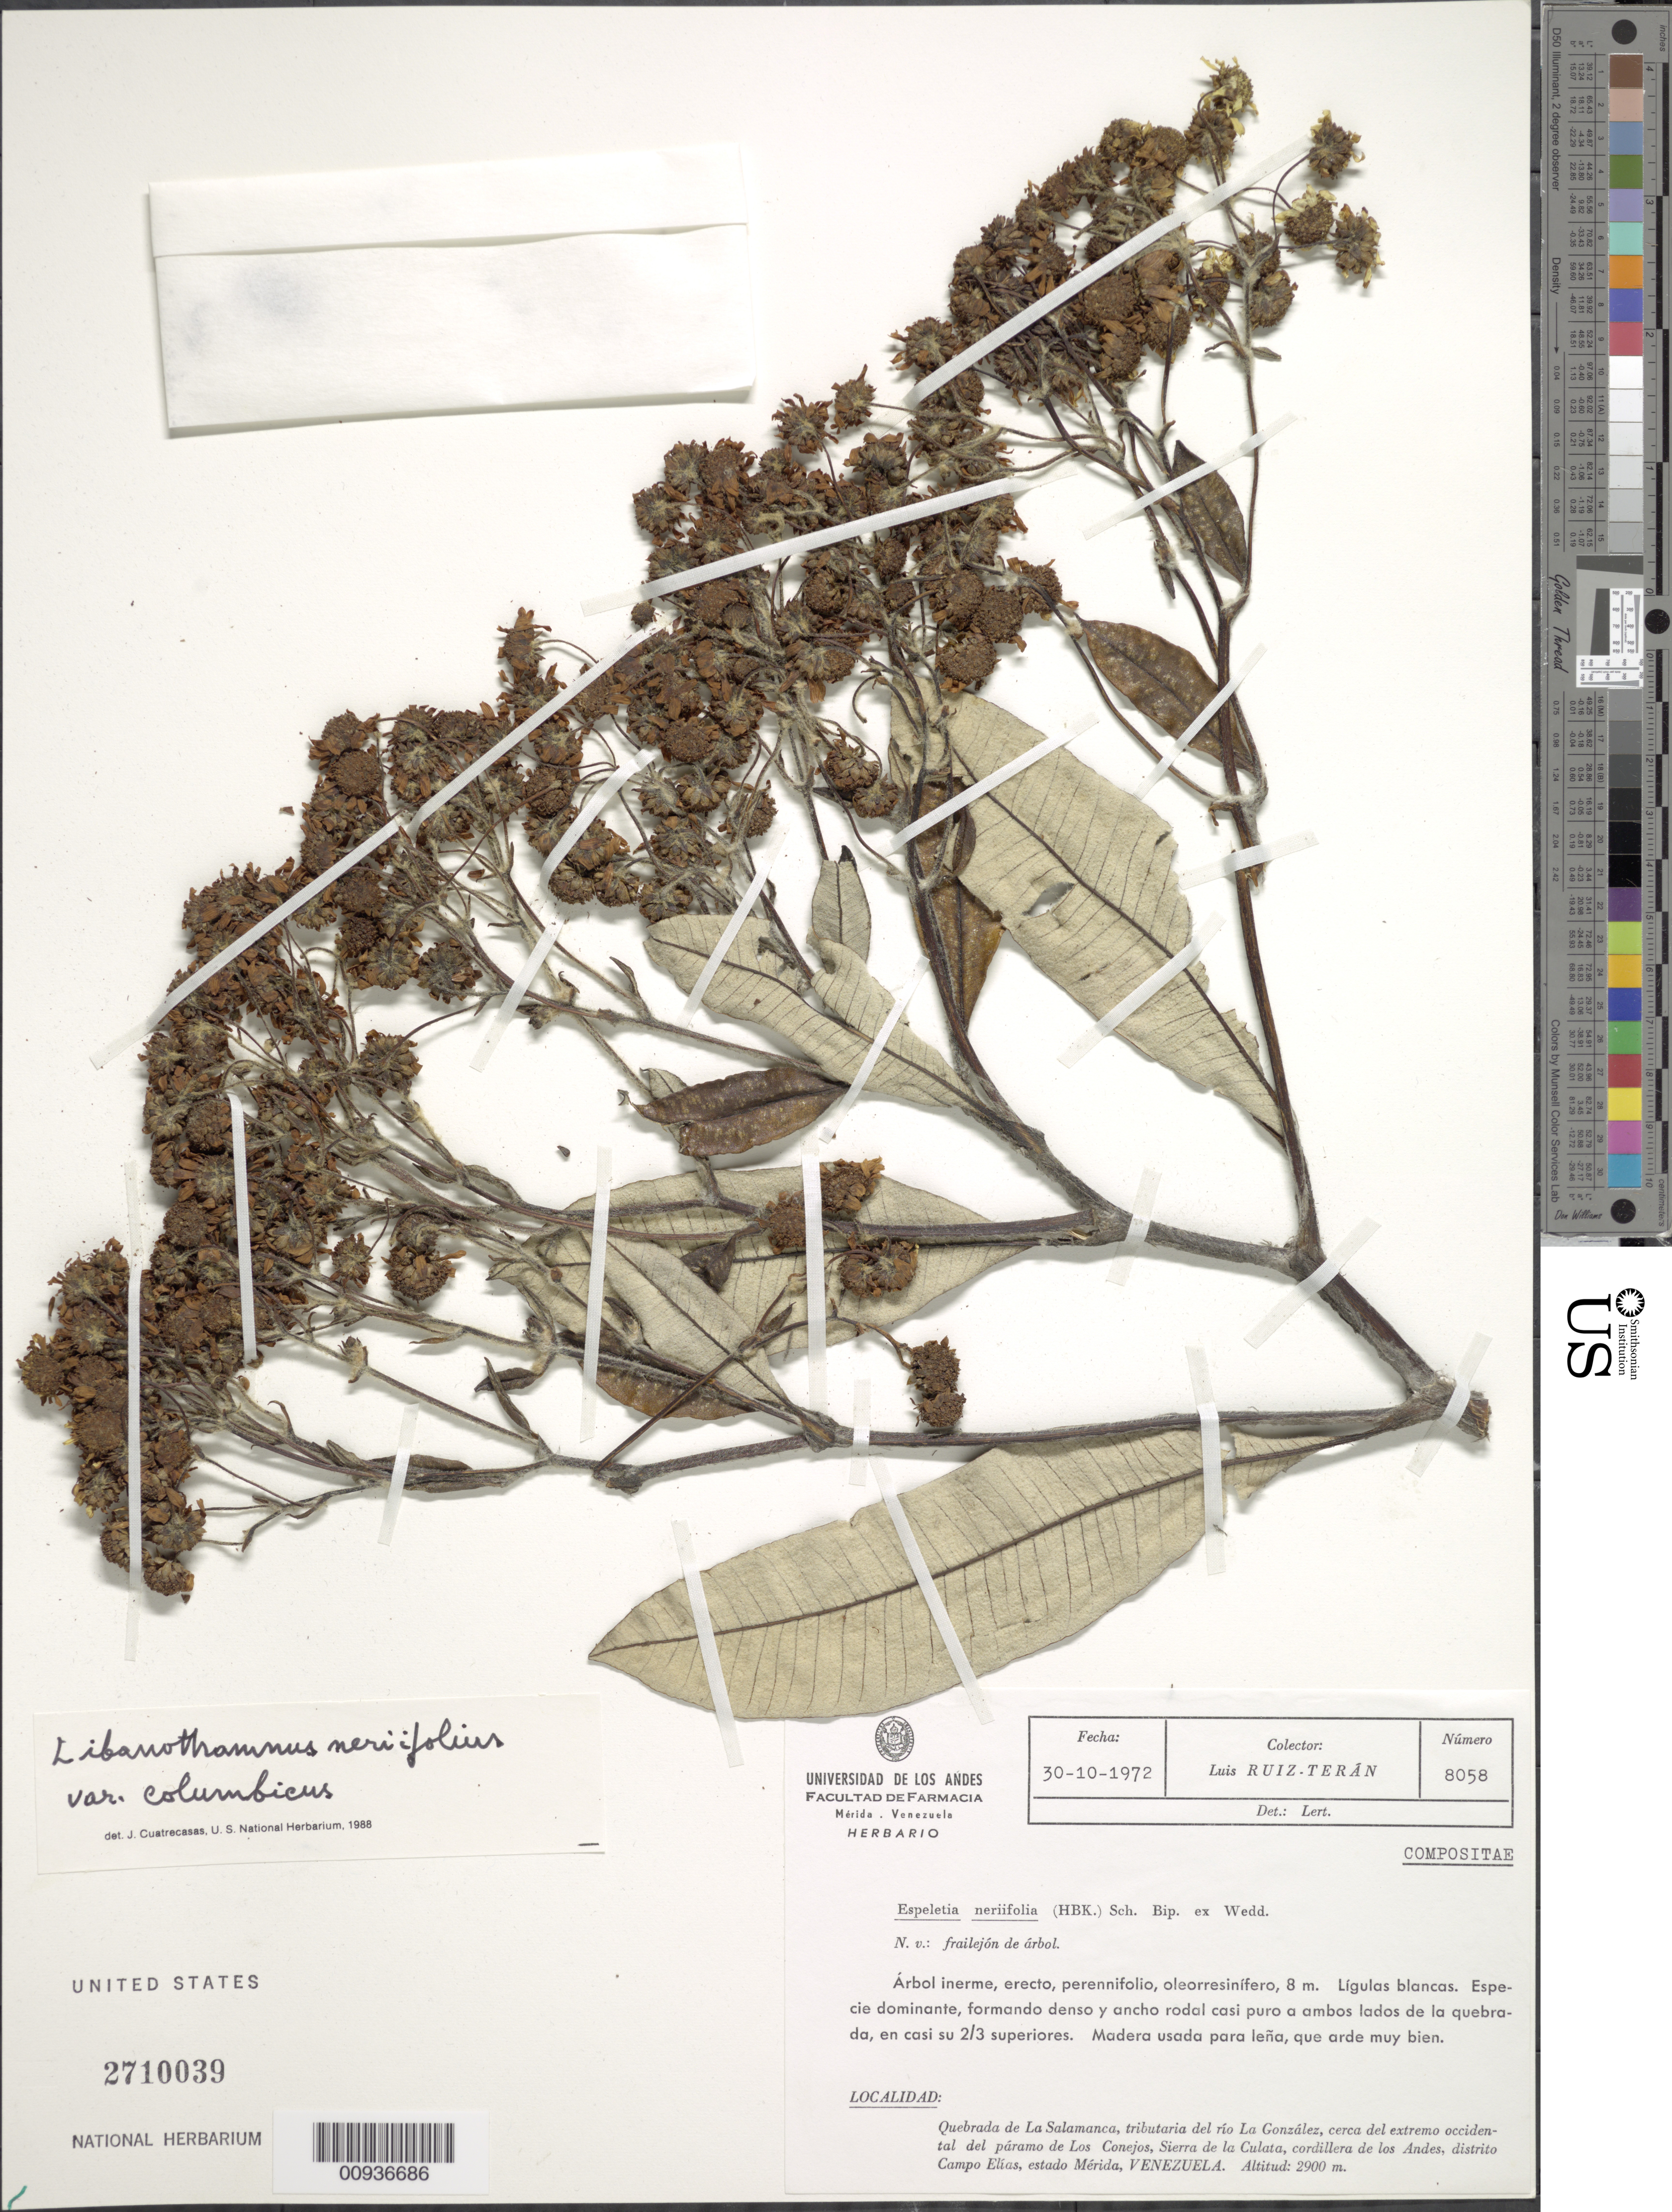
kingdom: Plantae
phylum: Tracheophyta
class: Magnoliopsida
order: Asterales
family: Asteraceae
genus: Libanothamnus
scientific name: Libanothamnus neriifolius var. columbicus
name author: (Cuatrec.) Cuatrec.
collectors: L. Teran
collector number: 8058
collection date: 1972-10-30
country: Venezuela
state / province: Mérida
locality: Quebrada de La Salamanca, tributaria del rio La Gonzalez, cerca del extremo occidental del paramo de Los Conejos, Sierra de la Culata, Cordillera de los Andes, Distrito Campo Elias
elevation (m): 2900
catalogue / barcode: US 2710039